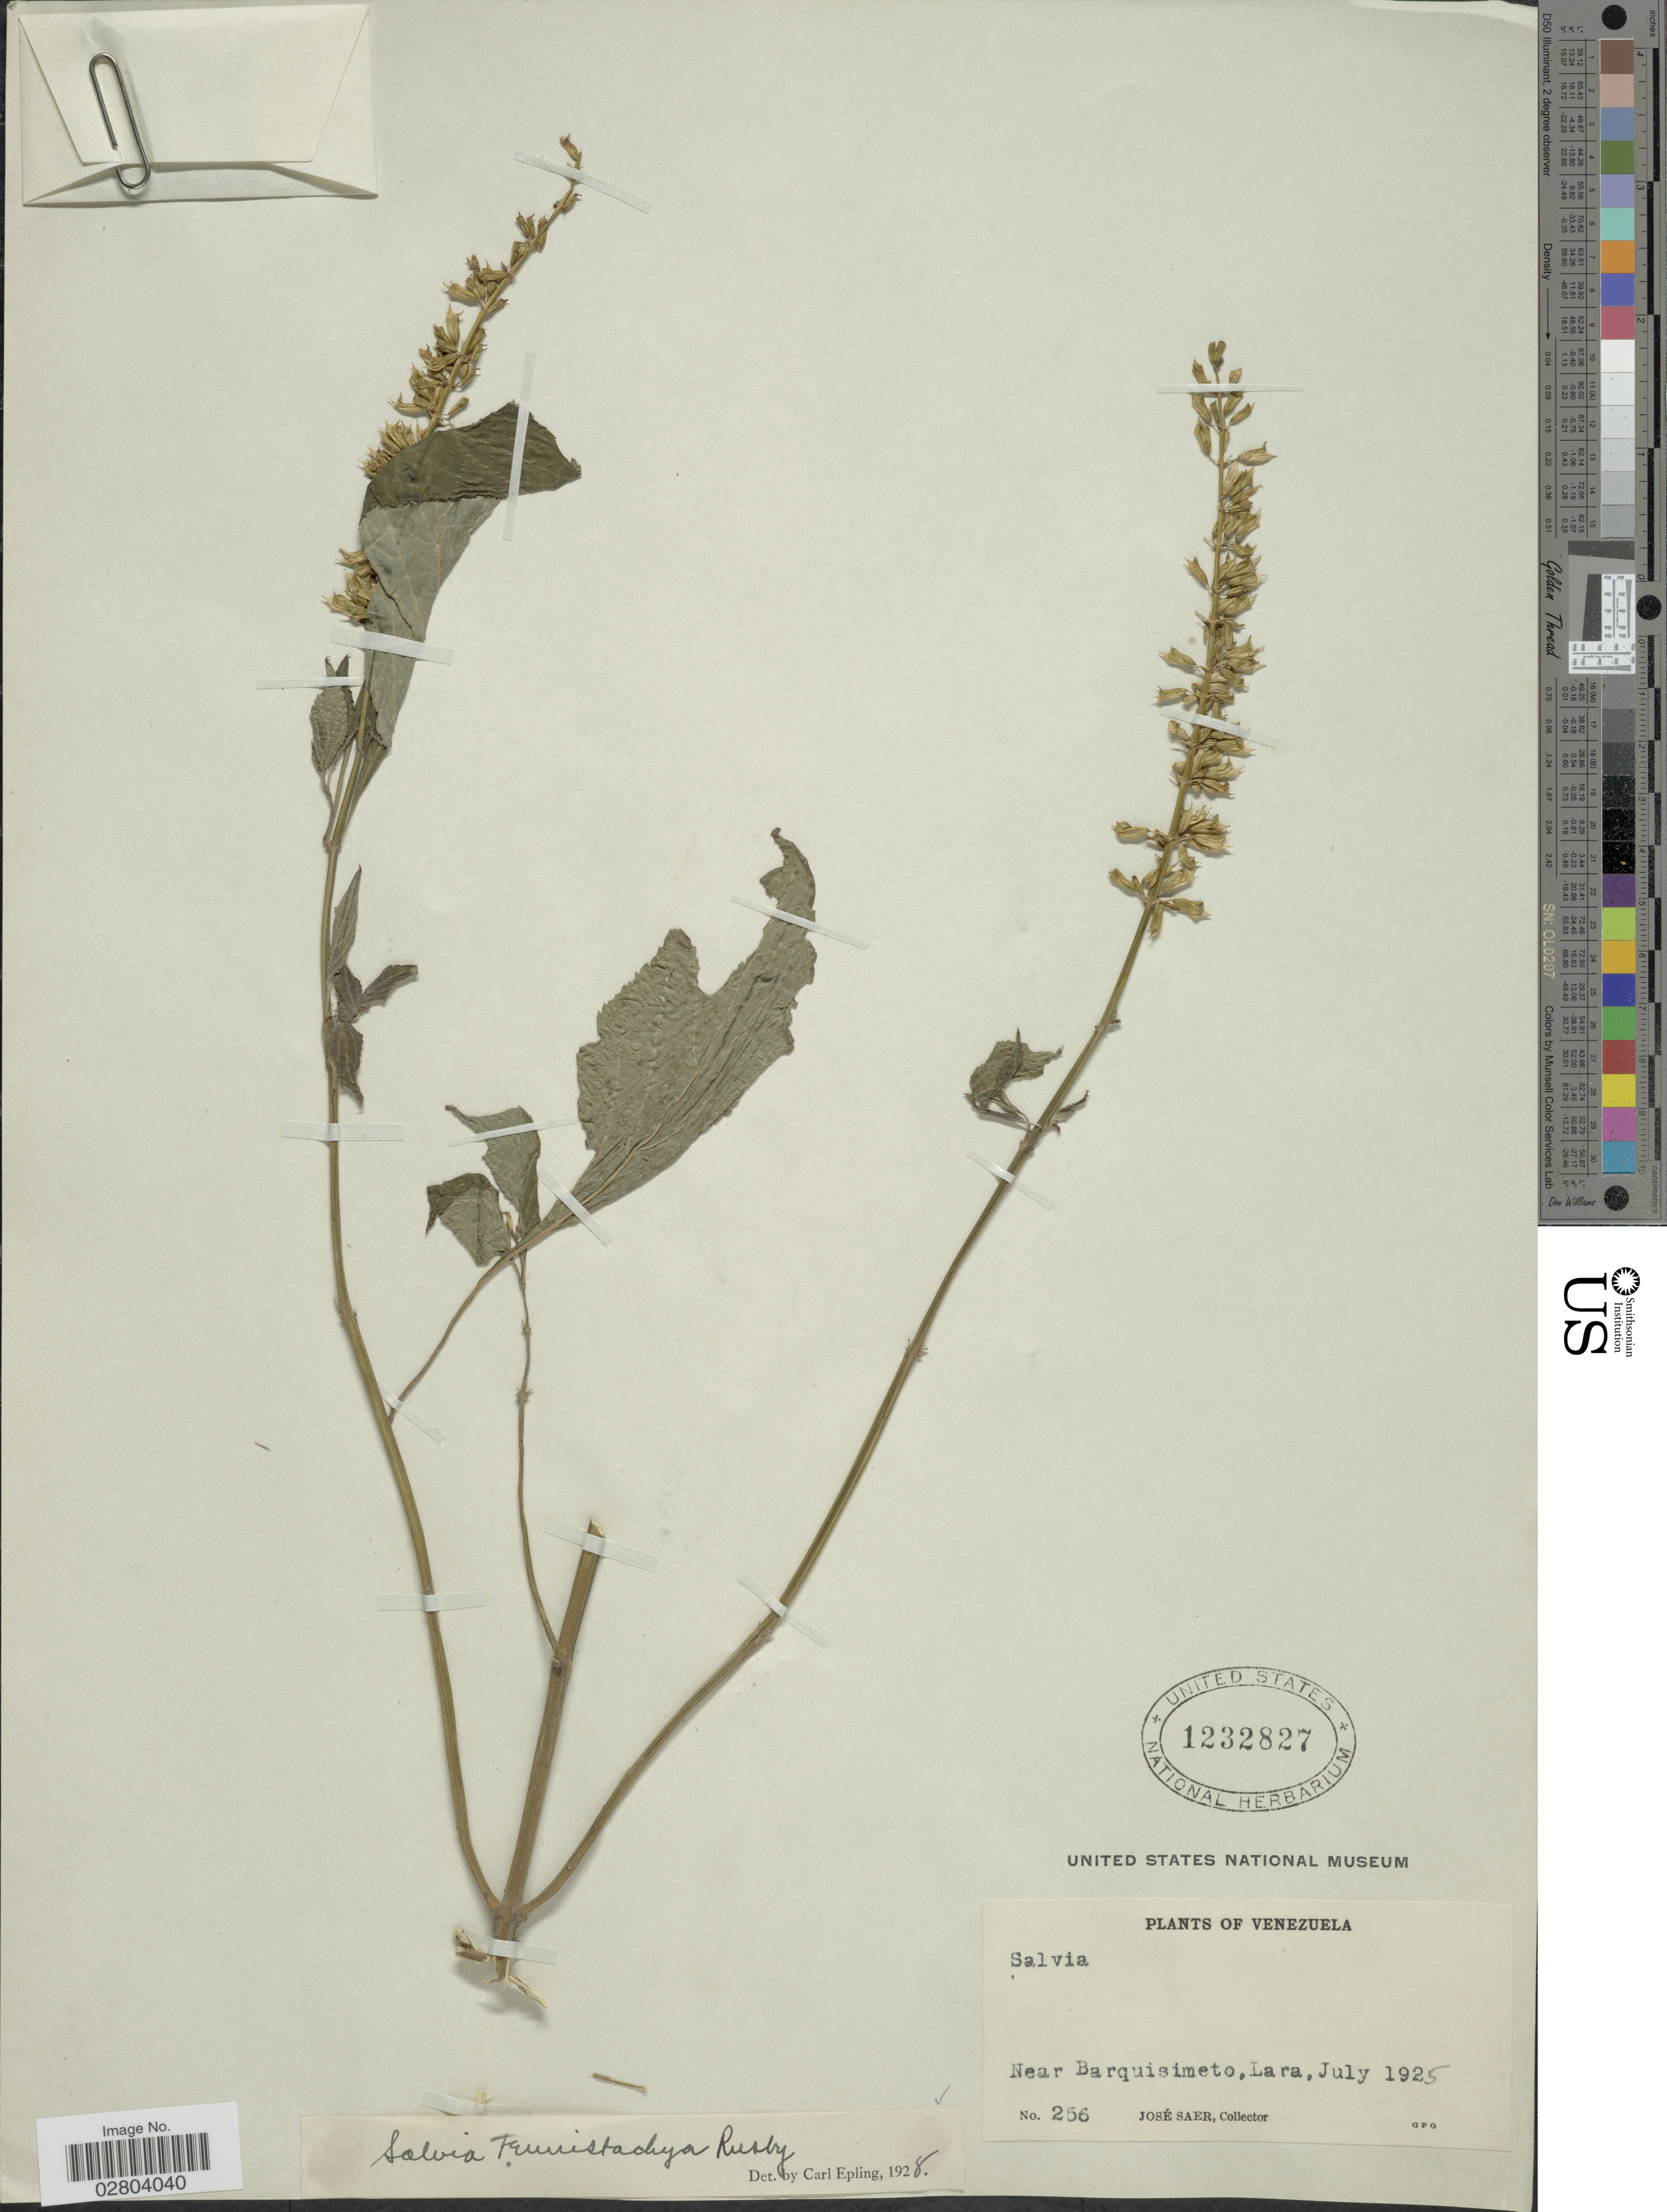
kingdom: Plantae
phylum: Tracheophyta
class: Magnoliopsida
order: Lamiales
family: Lamiaceae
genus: Salvia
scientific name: Salvia angulata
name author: Benth.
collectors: J. Saer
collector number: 256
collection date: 1925-07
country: Venezuela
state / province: Lara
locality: Near Barquisimeto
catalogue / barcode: US 1232827